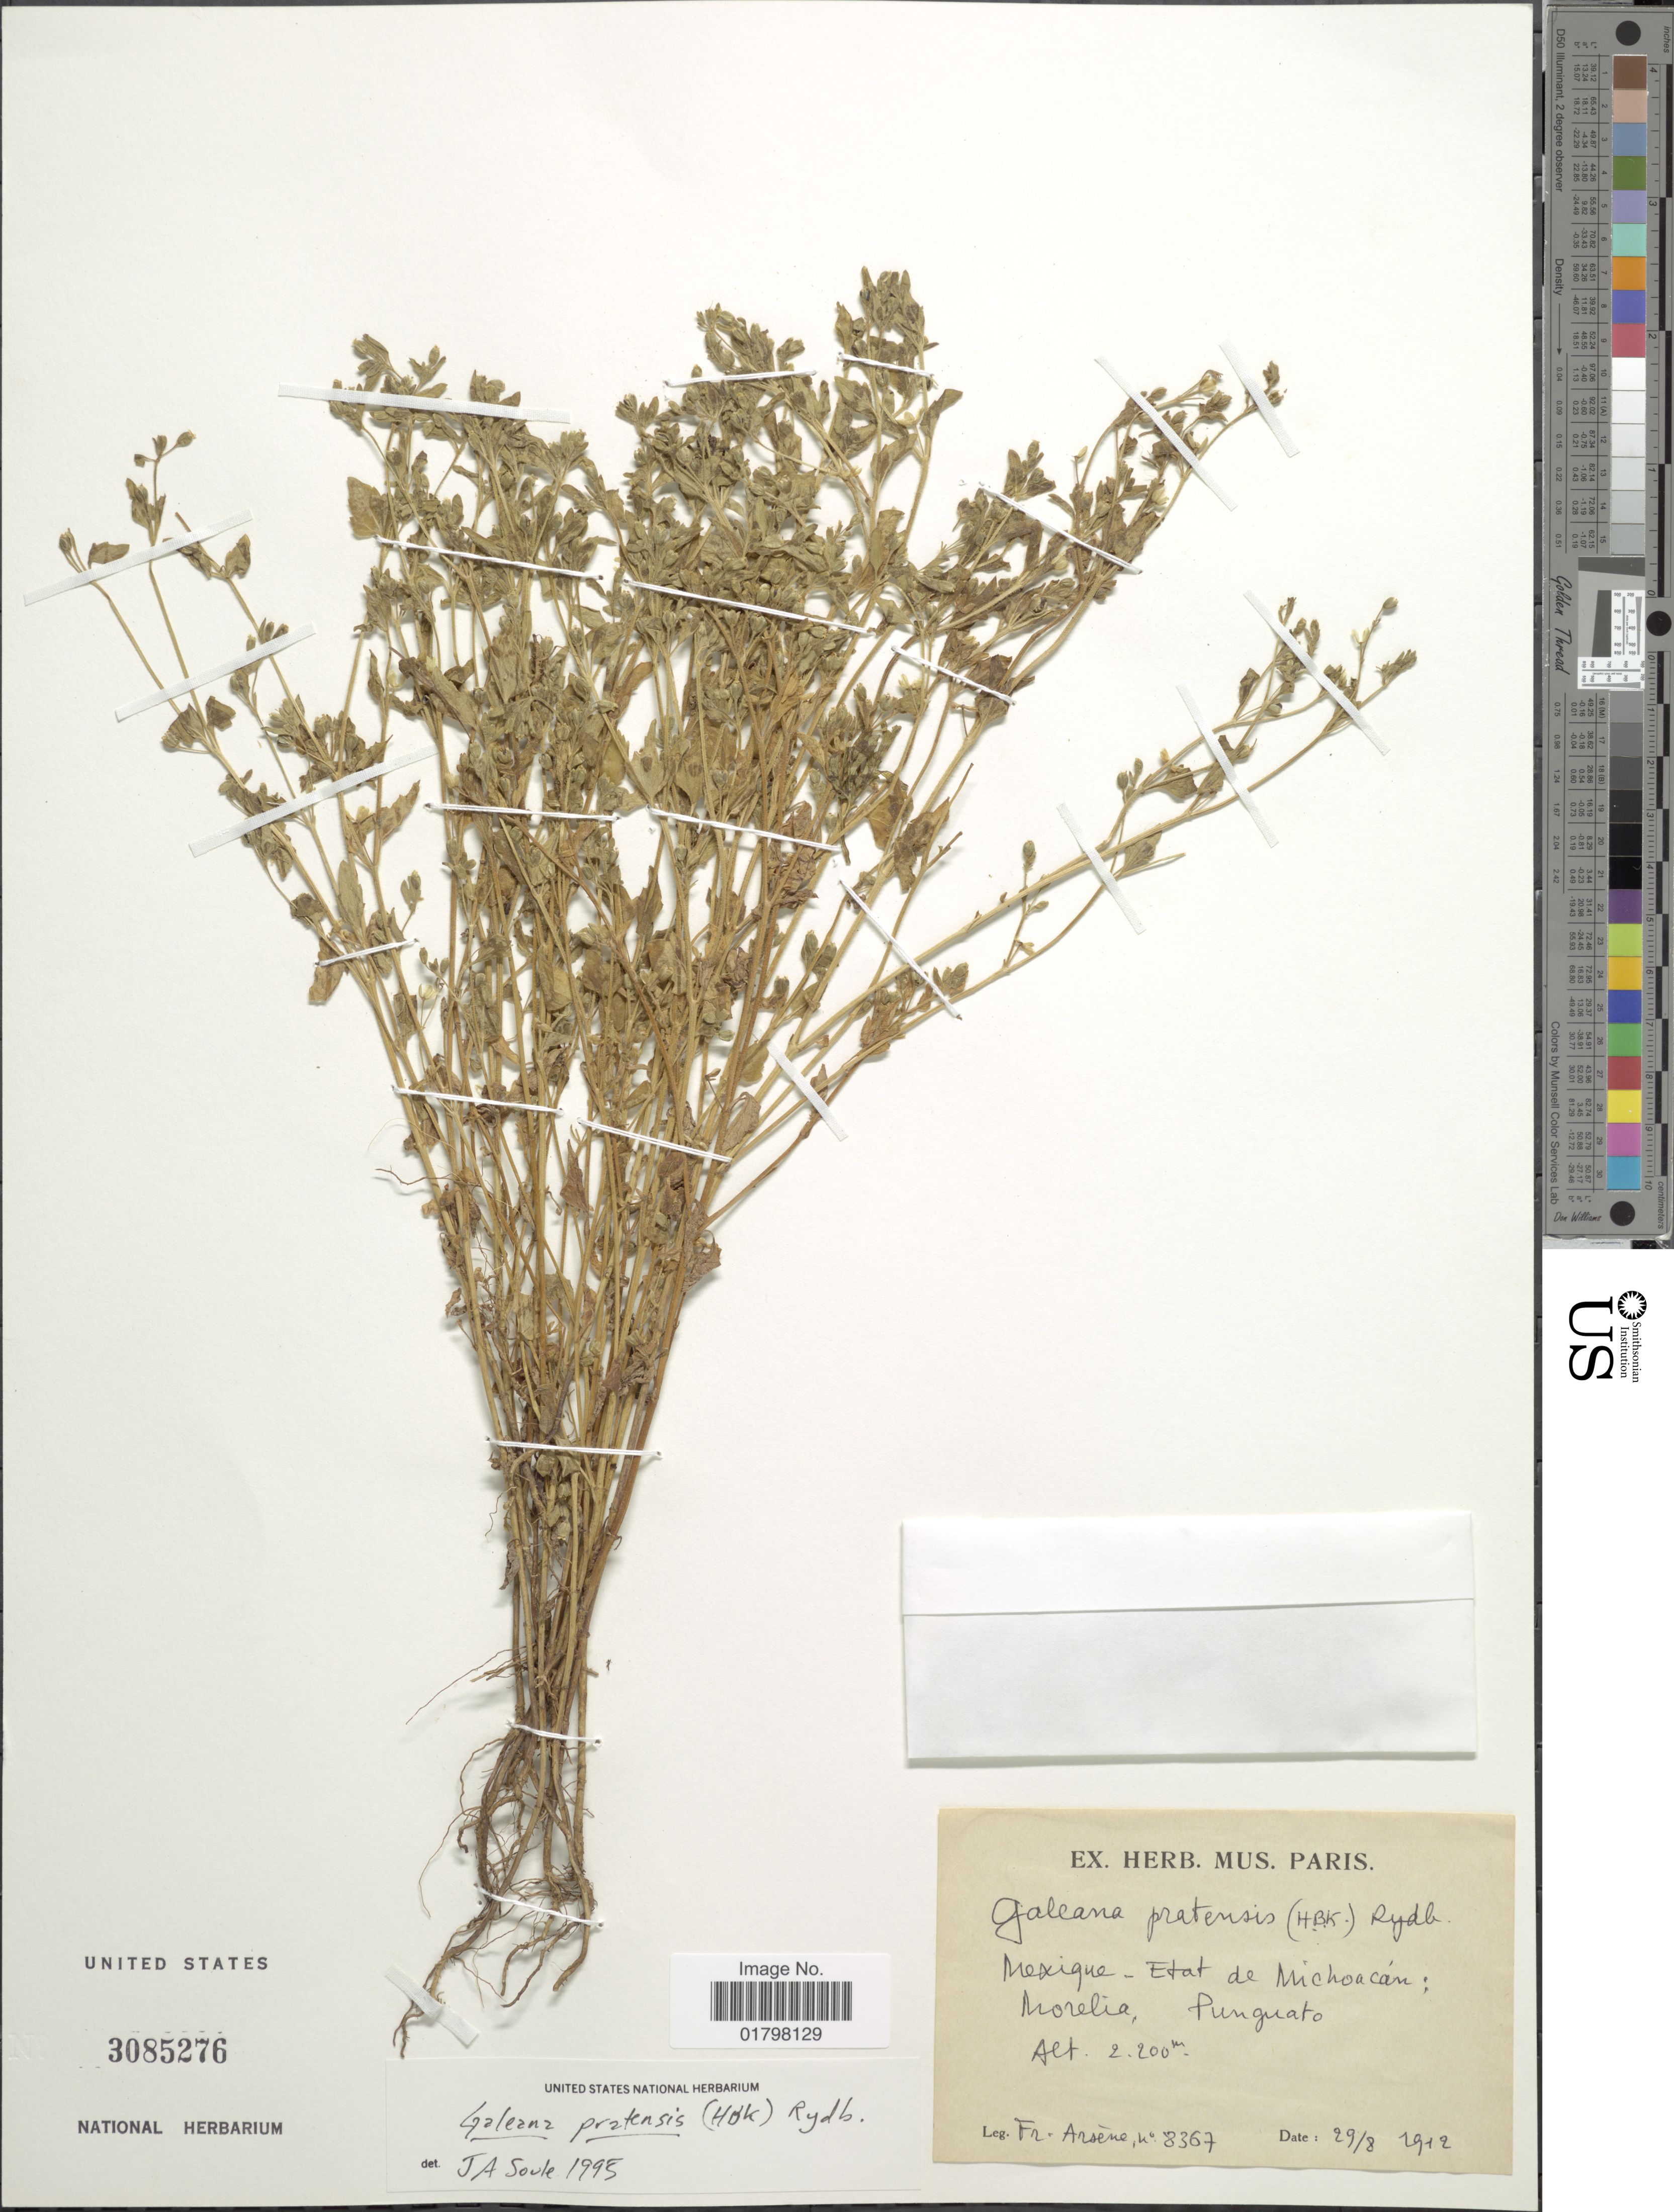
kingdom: Plantae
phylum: Tracheophyta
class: Magnoliopsida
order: Asterales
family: Asteraceae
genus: Galeana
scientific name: Galeana pratensis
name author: (Kunth) Rydb.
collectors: F. Arsène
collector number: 8367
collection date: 1912-08-29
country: Mexico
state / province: Michoacán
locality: Mexique - Etat de Michoacán: Morelia, Punguato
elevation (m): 2200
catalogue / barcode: US 3085276